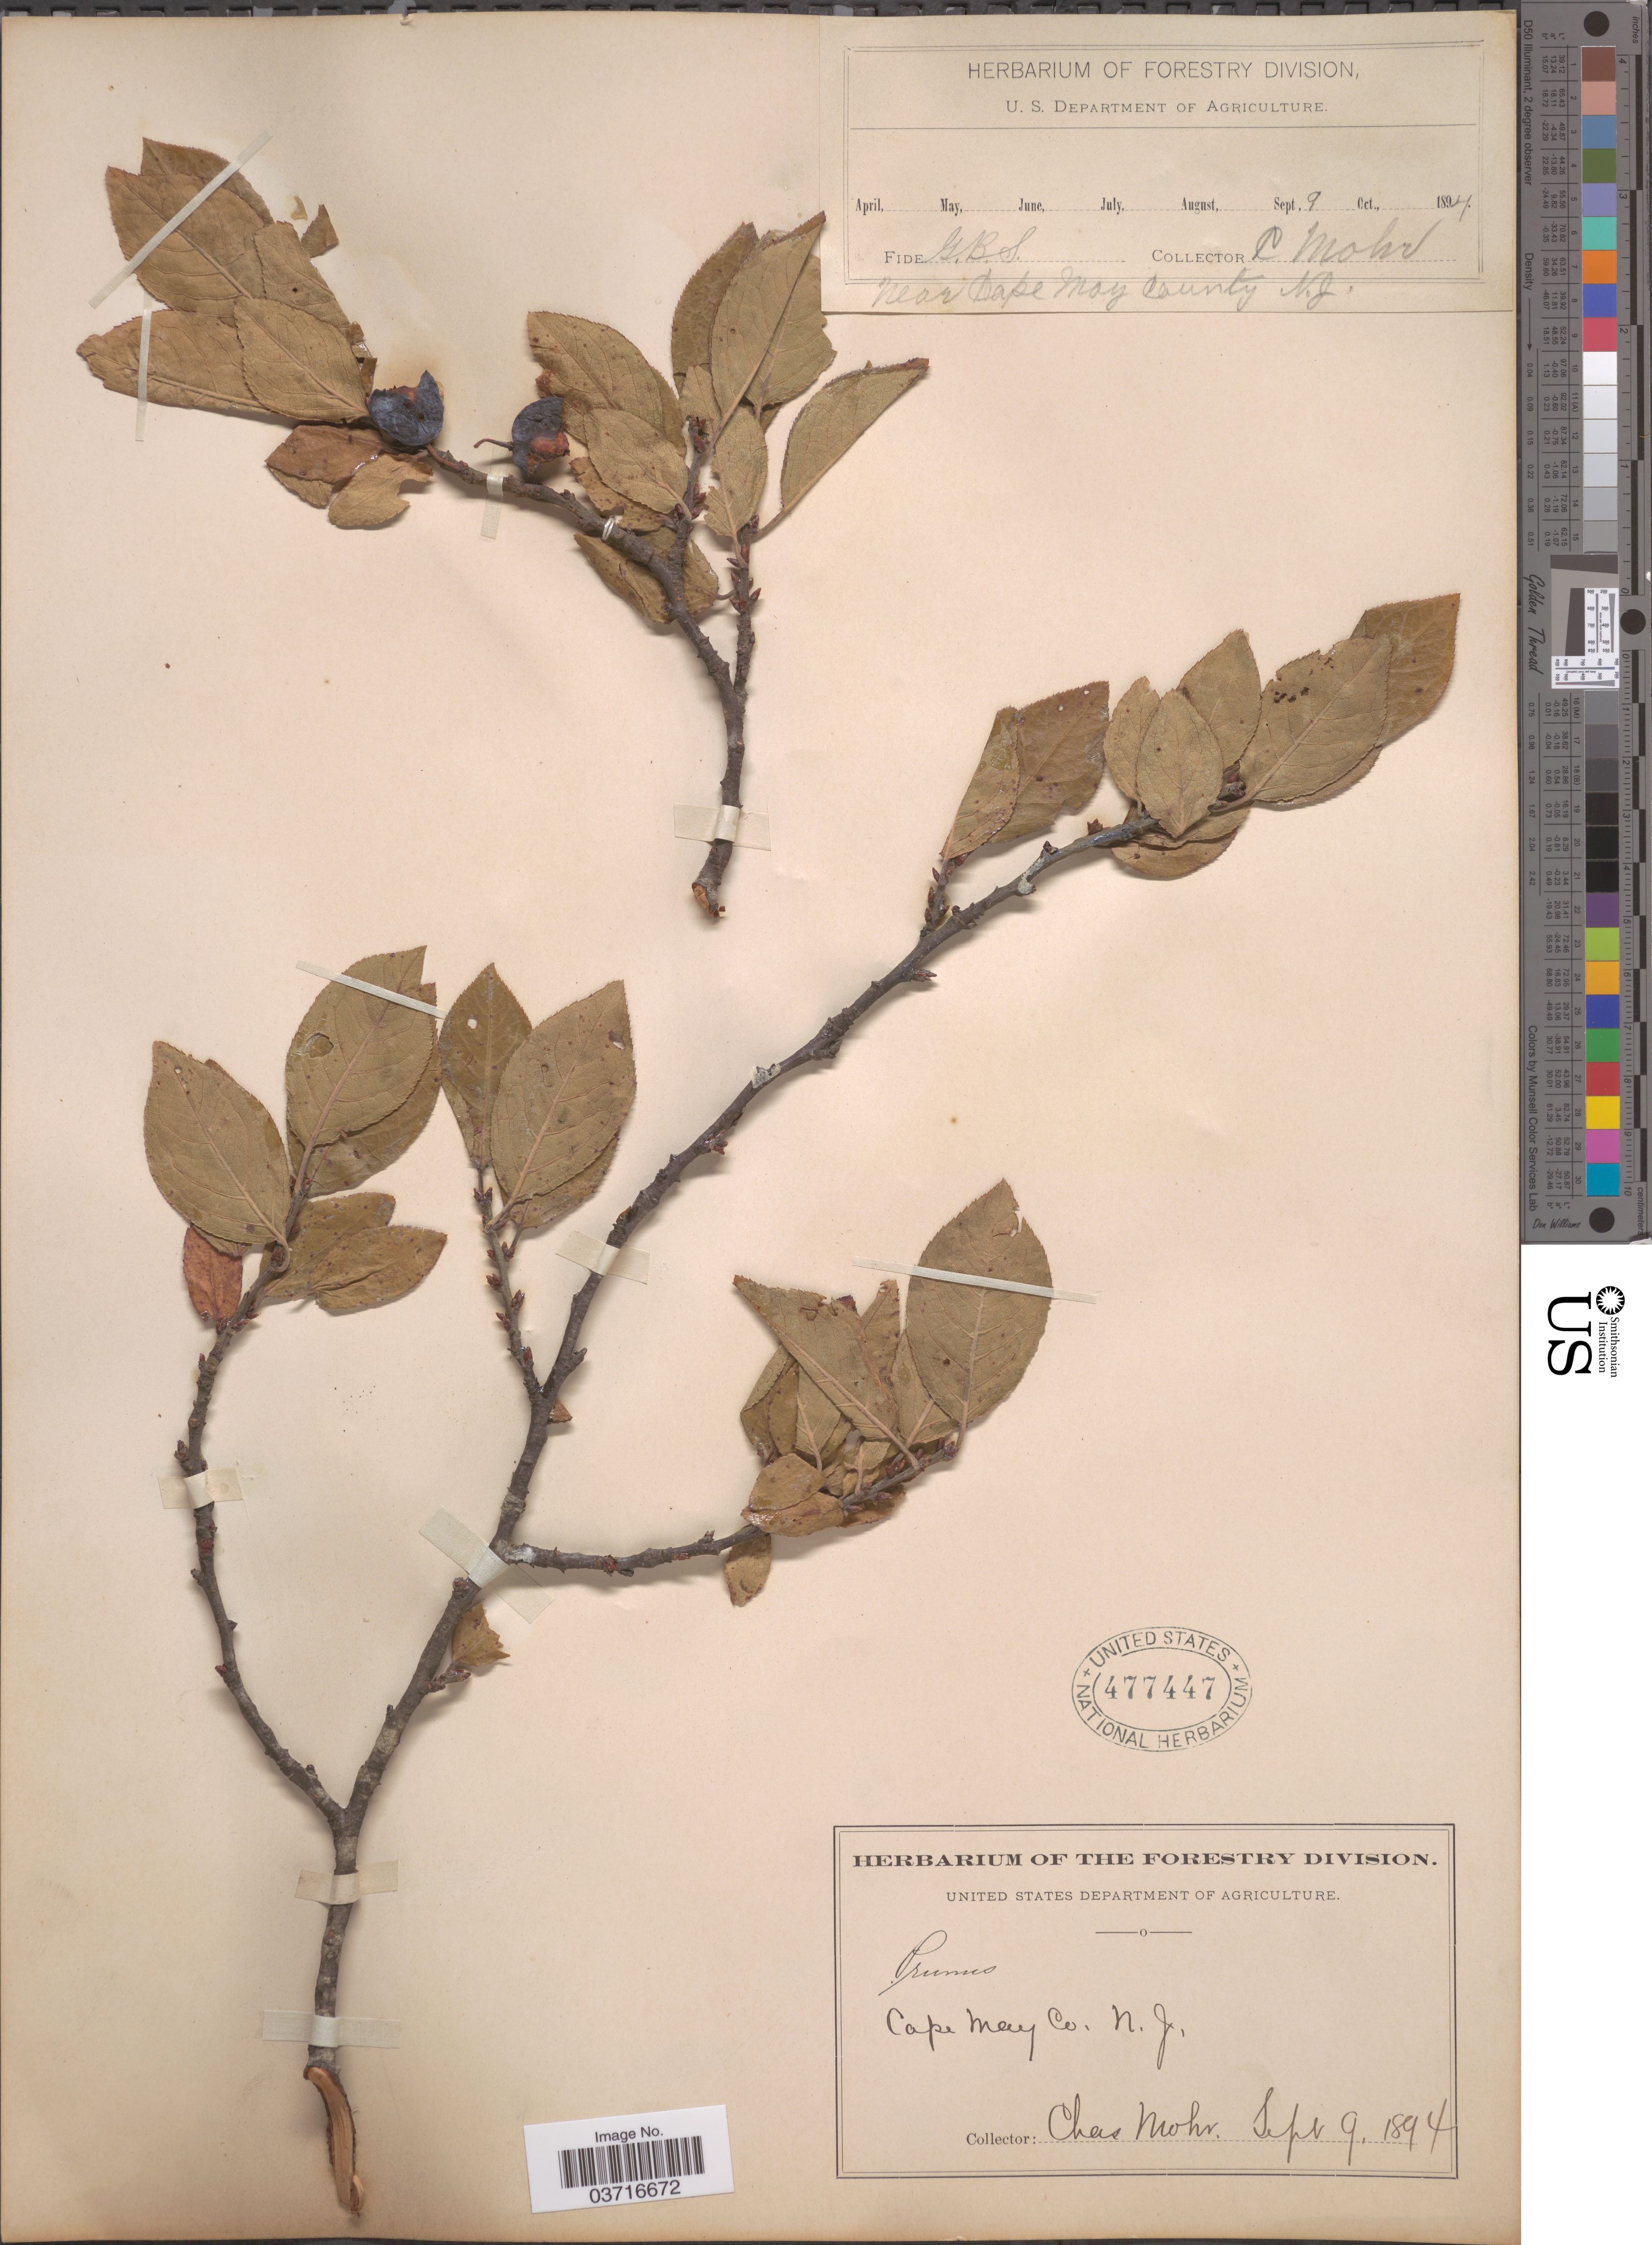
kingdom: Plantae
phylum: Tracheophyta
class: Magnoliopsida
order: Rosales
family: Rosaceae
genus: Prunus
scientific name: Prunus sp.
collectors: Mohr, C. T. (herbarium)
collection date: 1894-09-09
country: United States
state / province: New Jersey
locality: Cape May Co.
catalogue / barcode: US 477447